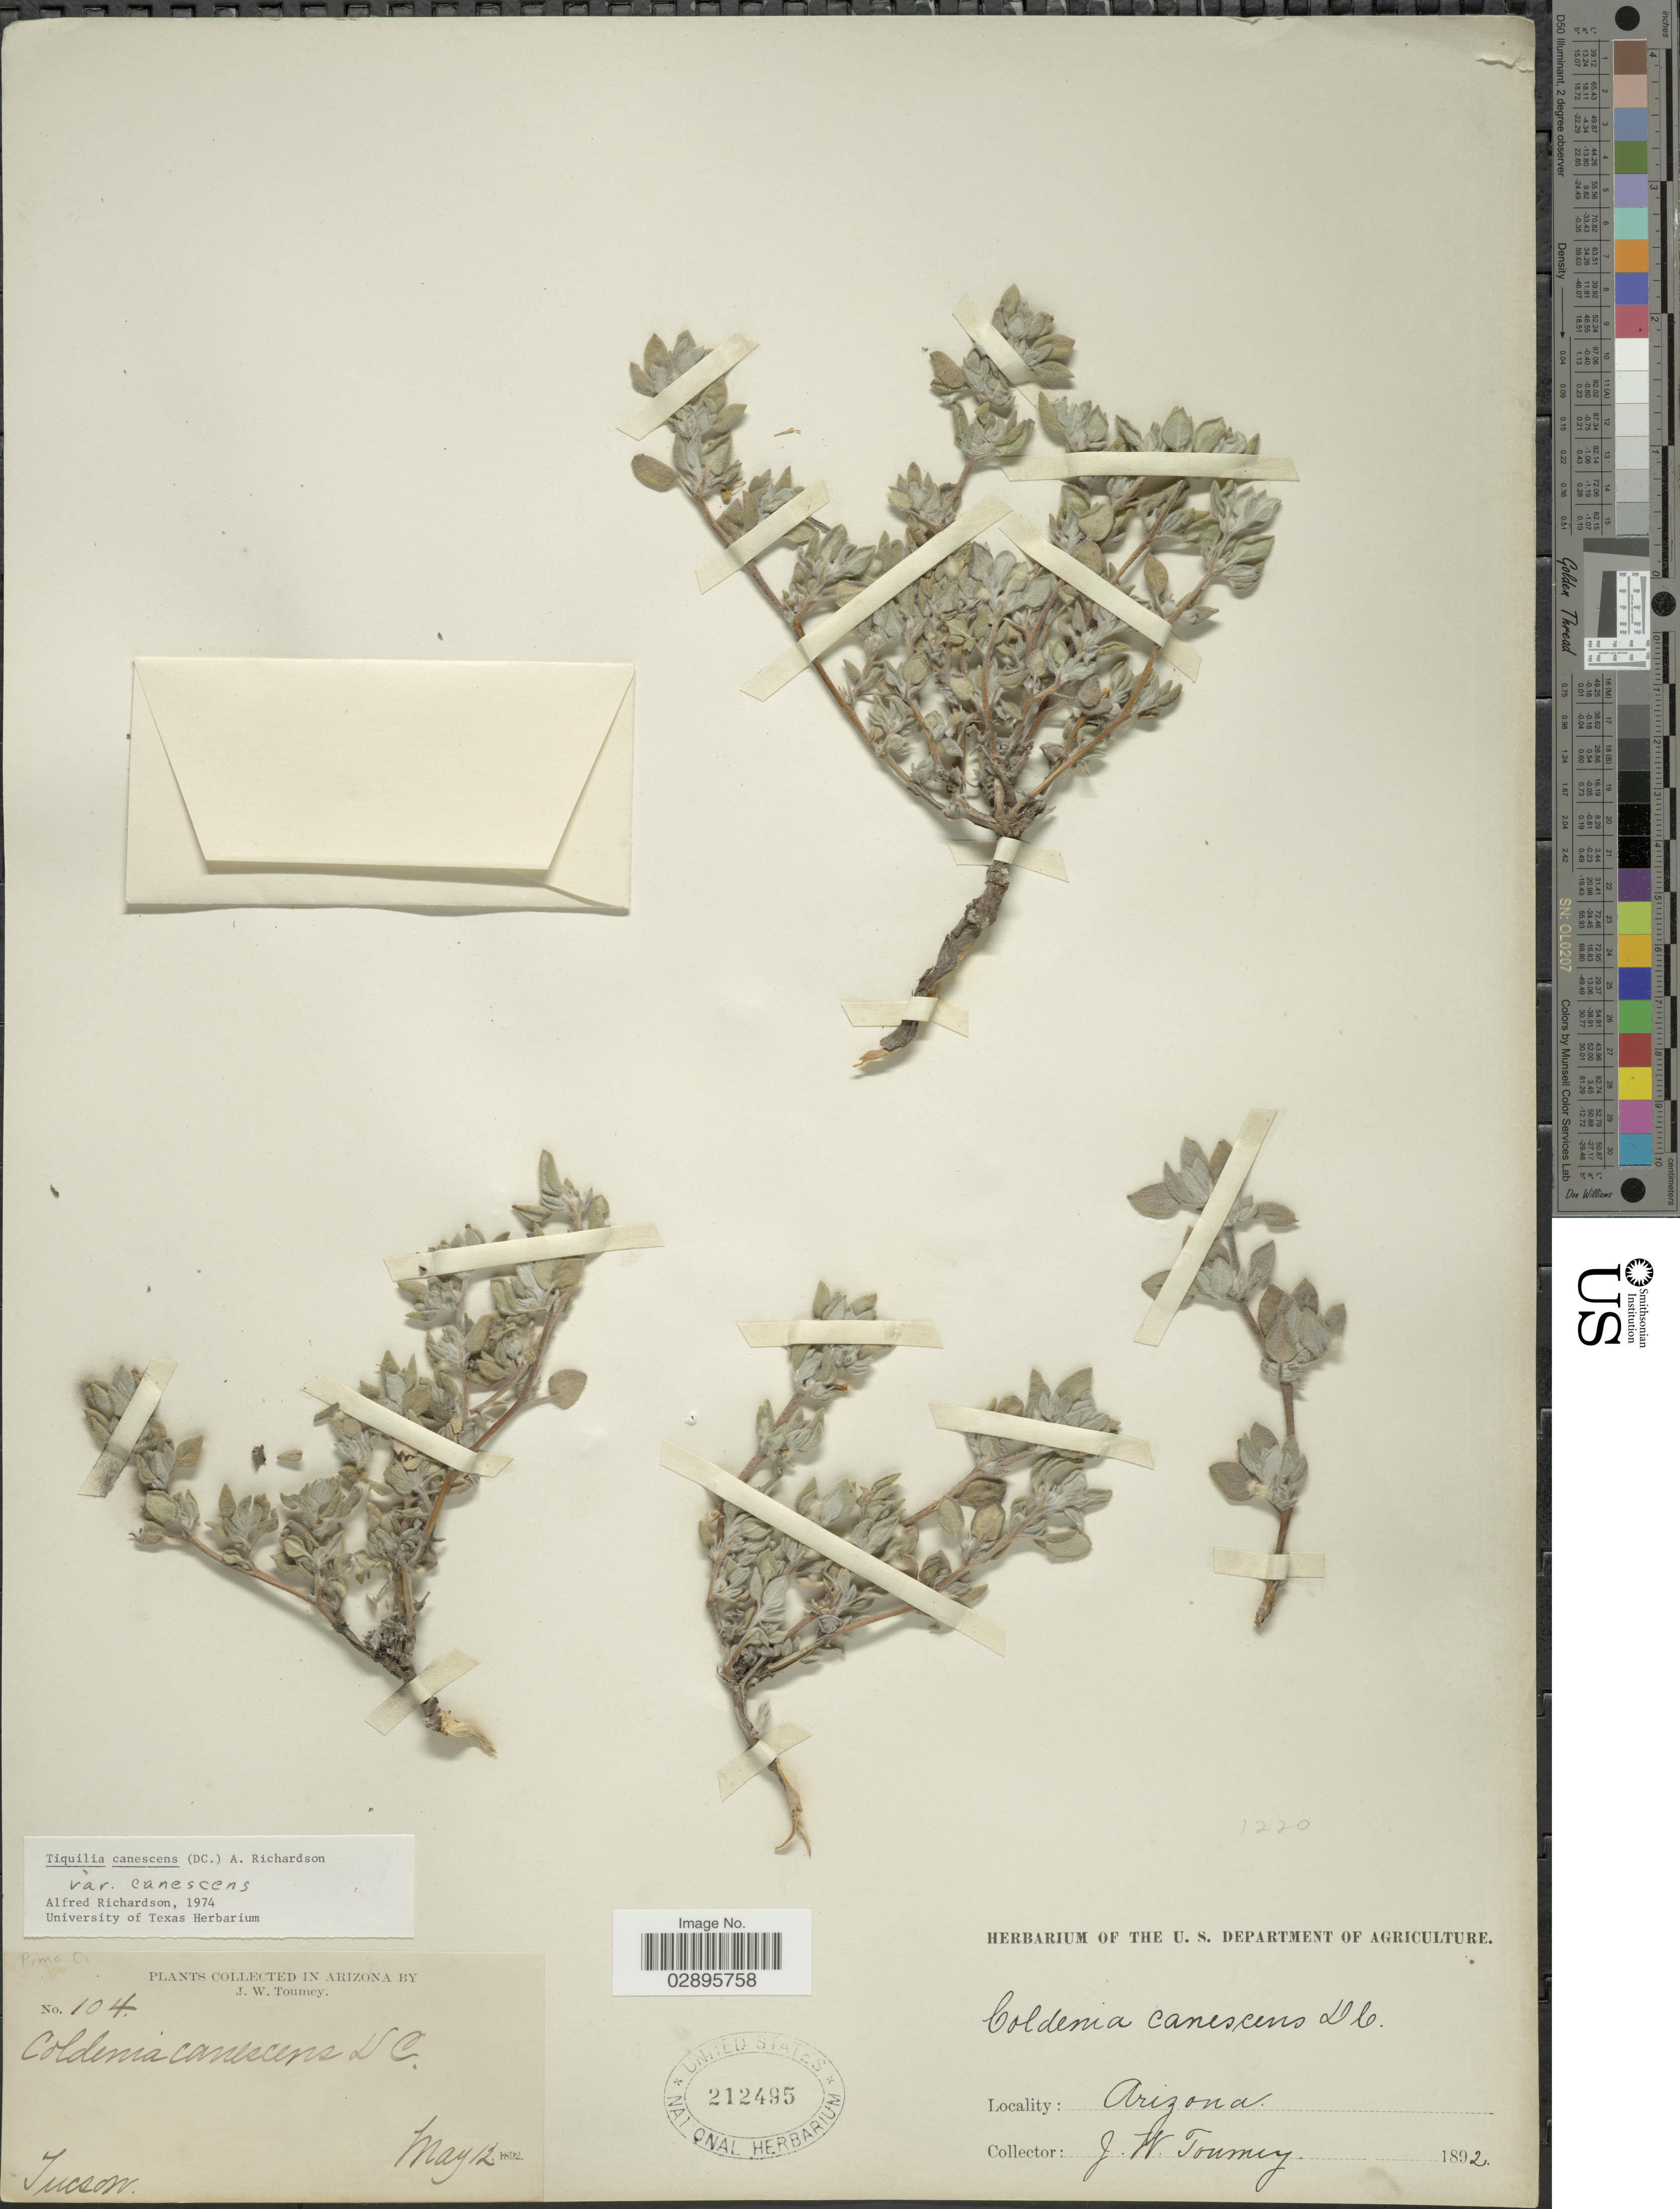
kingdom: Plantae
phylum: Tracheophyta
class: Magnoliopsida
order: Boraginales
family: Ehretiaceae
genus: Tiquilia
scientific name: Tiquilia canescens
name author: (DC.) A.T. Richardson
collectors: J. W. Toumey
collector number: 104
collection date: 1892-05-12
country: United States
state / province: Arizona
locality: Pima Co., Tucson.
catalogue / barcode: US 212495